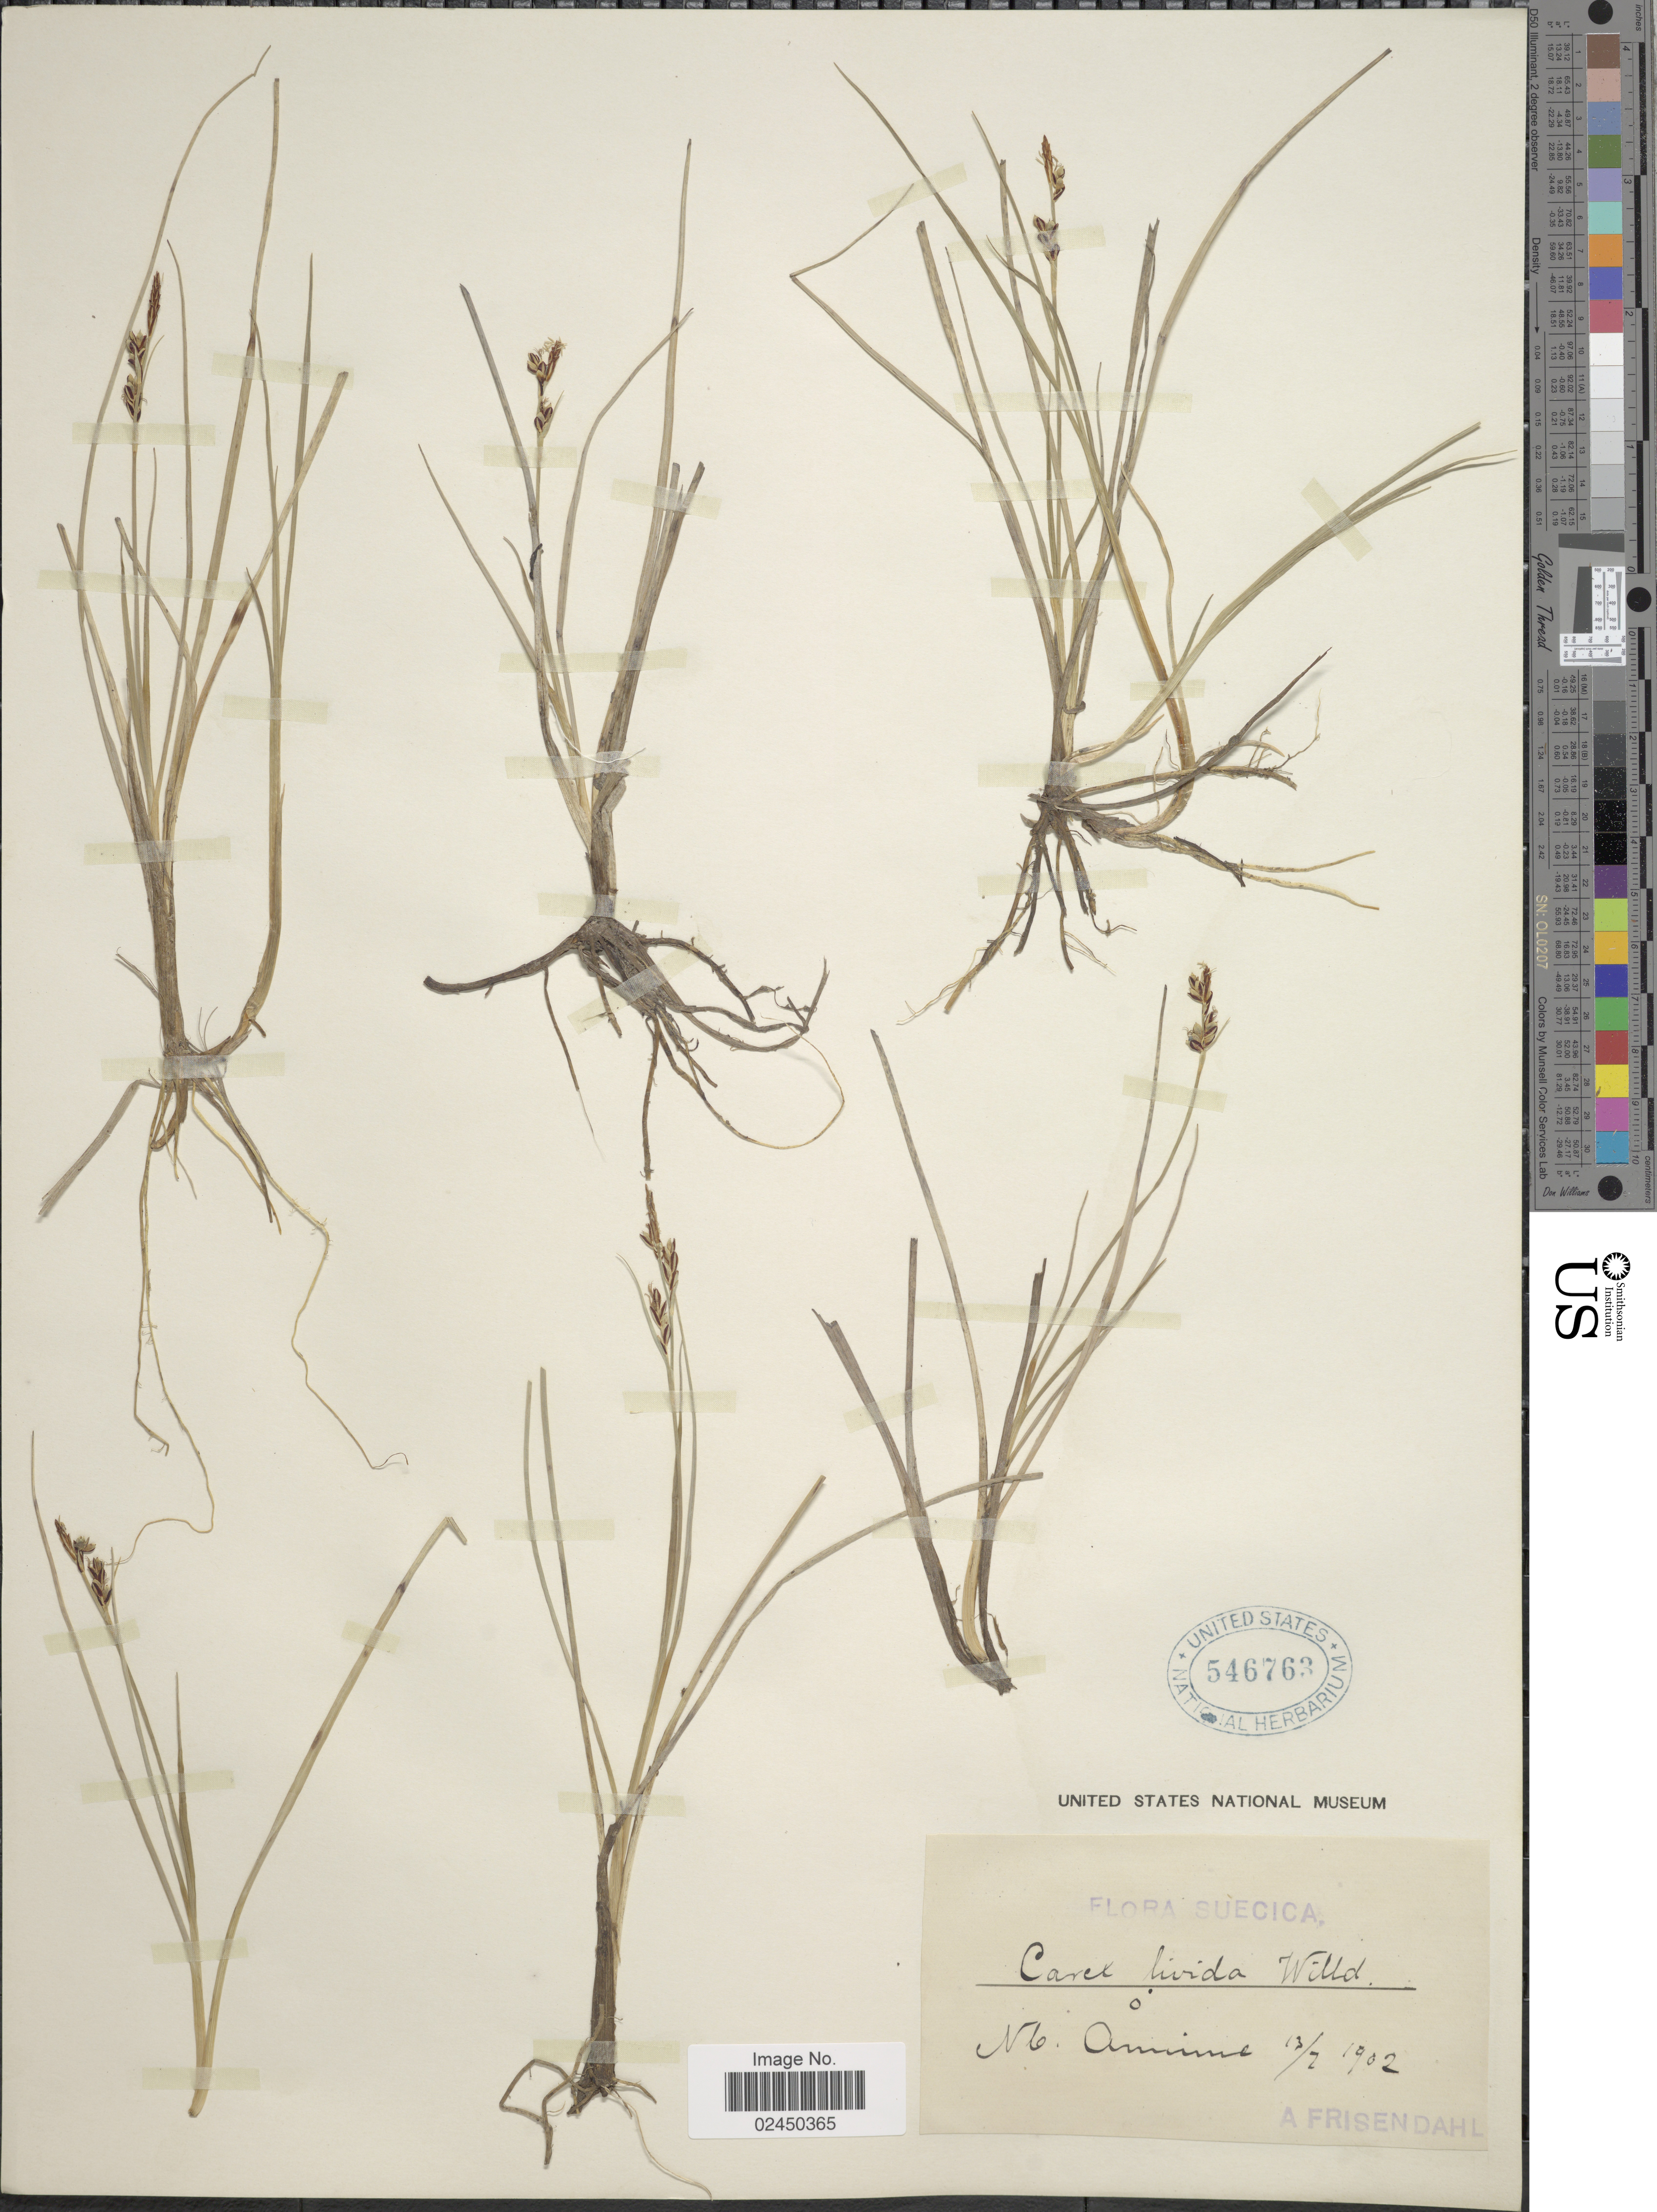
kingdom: Plantae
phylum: Tracheophyta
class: Liliopsida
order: Poales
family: Cyperaceae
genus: Carex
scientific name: Carex livida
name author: (Wahlenb.) Willd.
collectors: A. Frisendahl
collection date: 1902-07-13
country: Sweden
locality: Suecica, Nb. Aminne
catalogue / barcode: US 546763